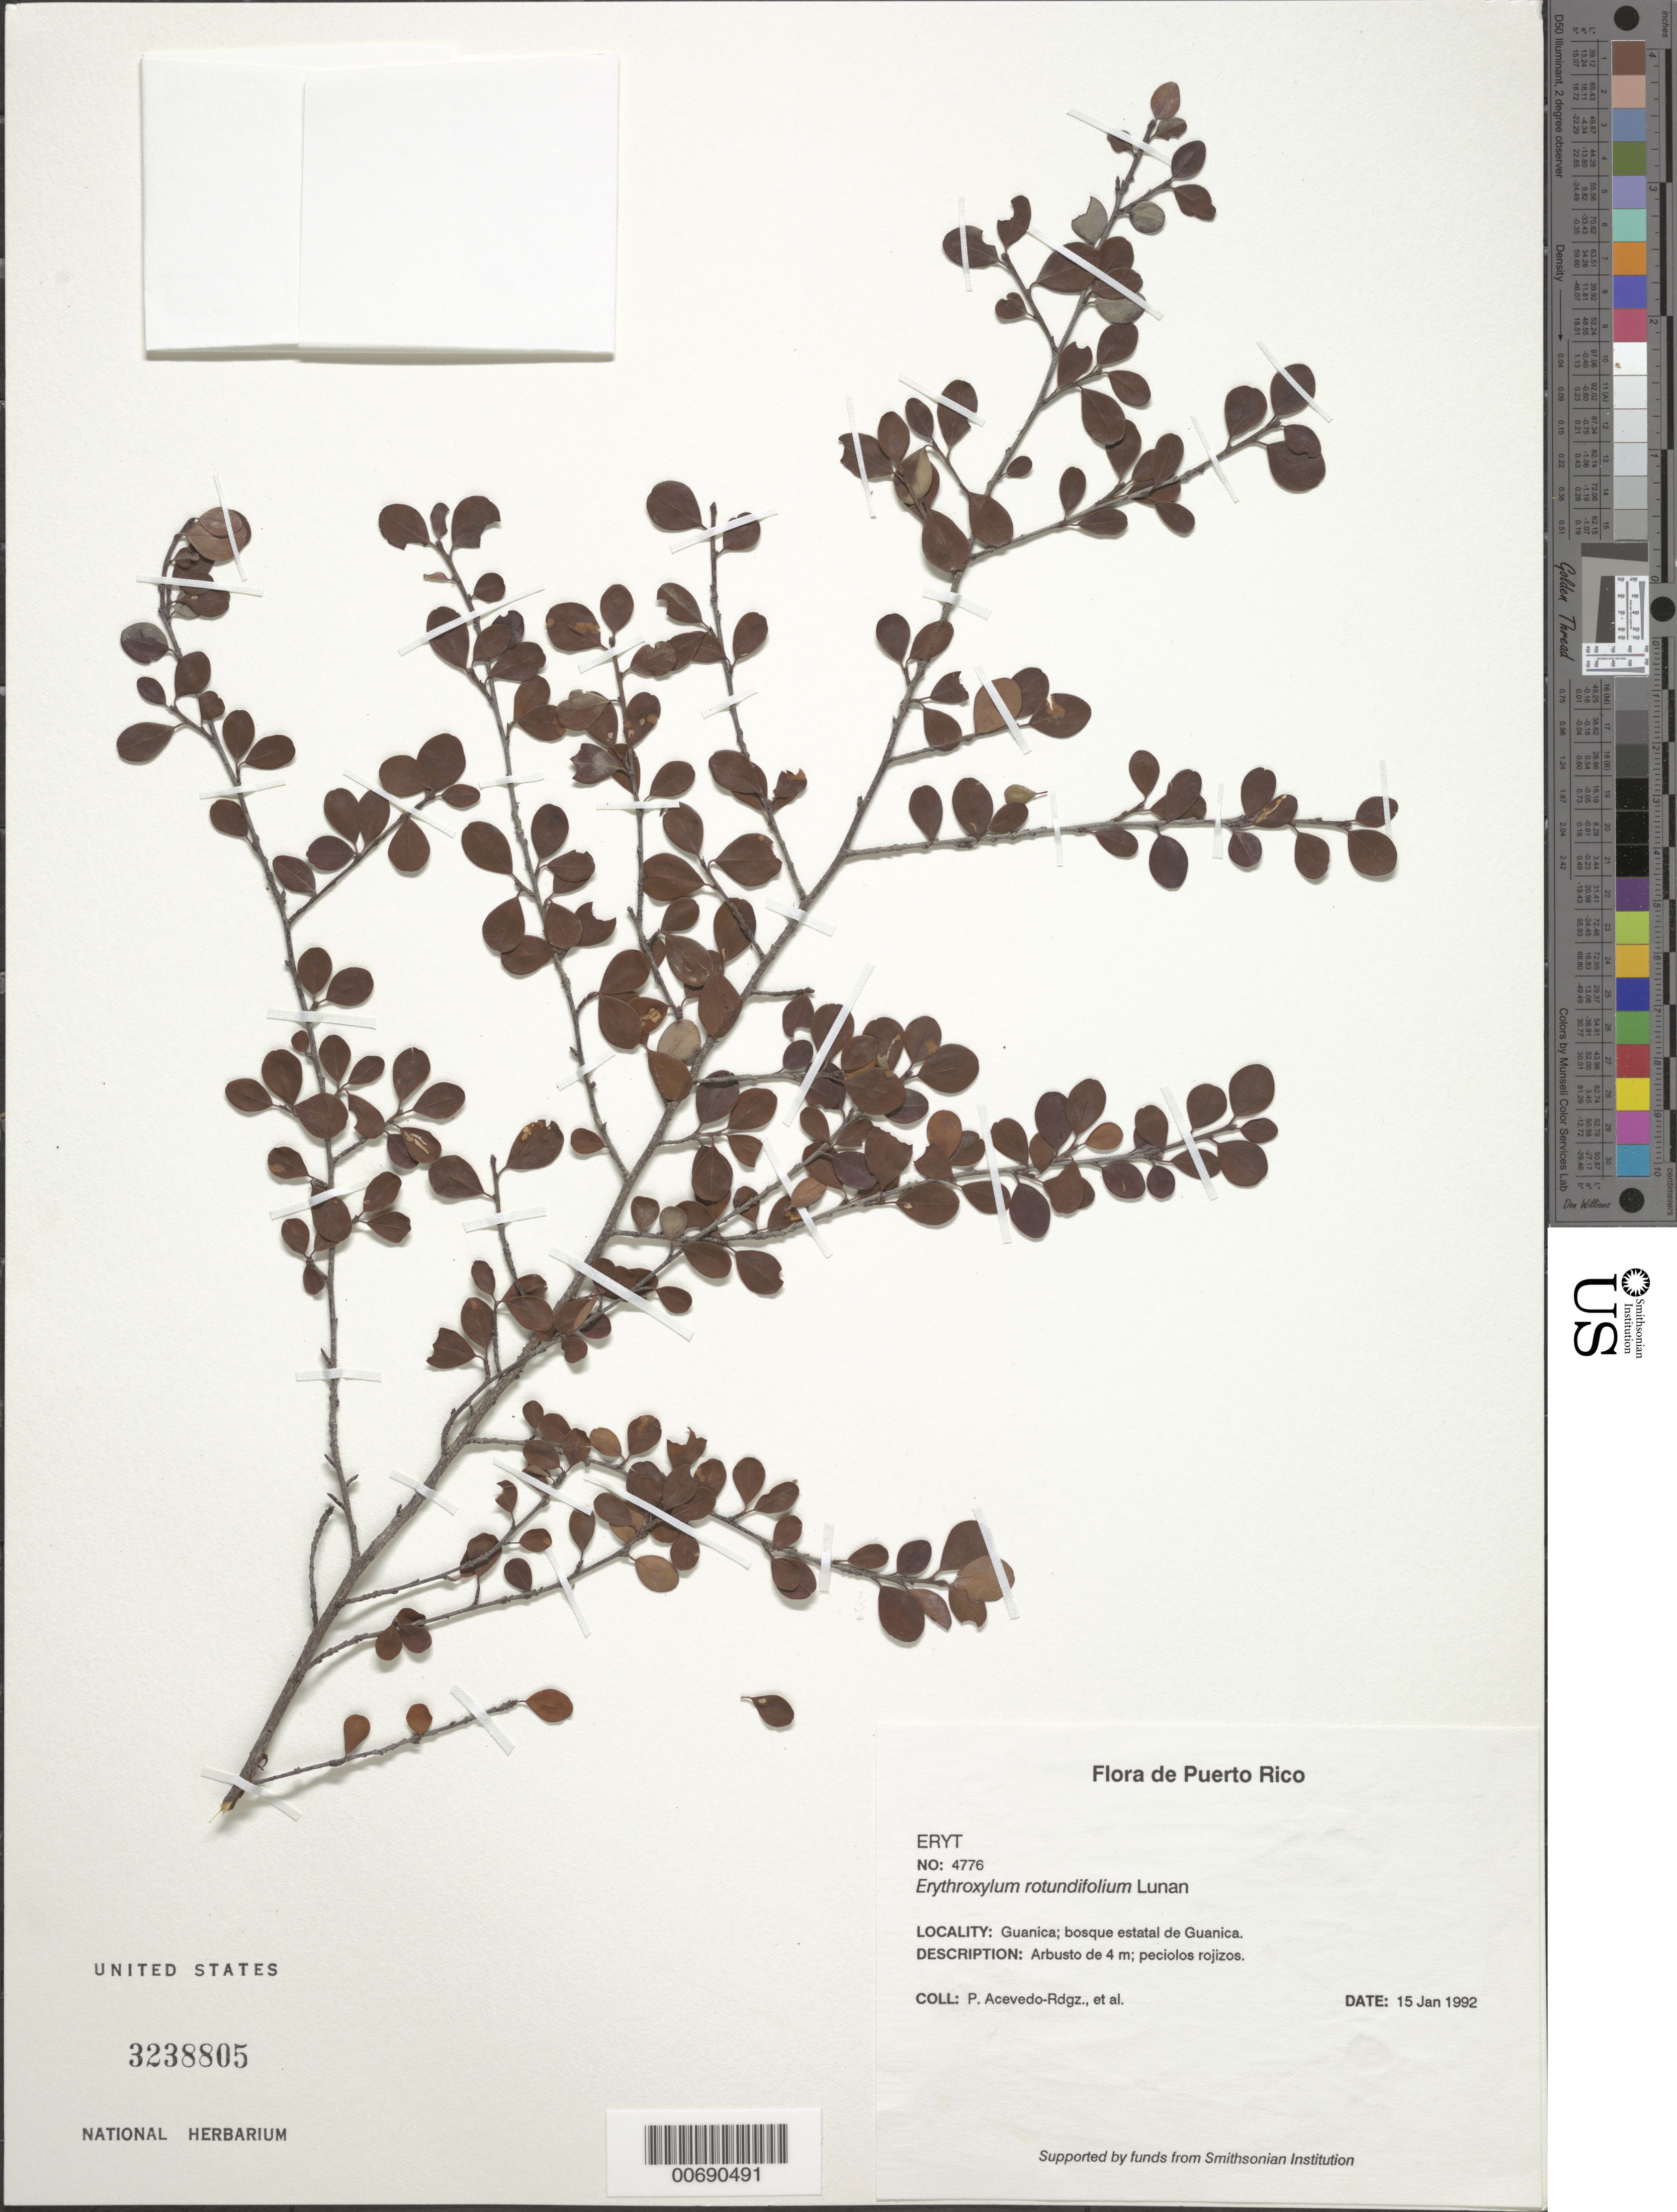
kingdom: Plantae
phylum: Tracheophyta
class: Magnoliopsida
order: Malpighiales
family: Erythroxylaceae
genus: Erythroxylum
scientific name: Erythroxylum rotundifolium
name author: Lunan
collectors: P. Acevedo-Rodr.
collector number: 4776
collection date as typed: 15 Jan 1992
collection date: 1992-01-15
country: Puerto Rico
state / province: Guánica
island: Puerto Rico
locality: Guánica; Bosque estatal de Guánica;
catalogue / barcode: US 3238805